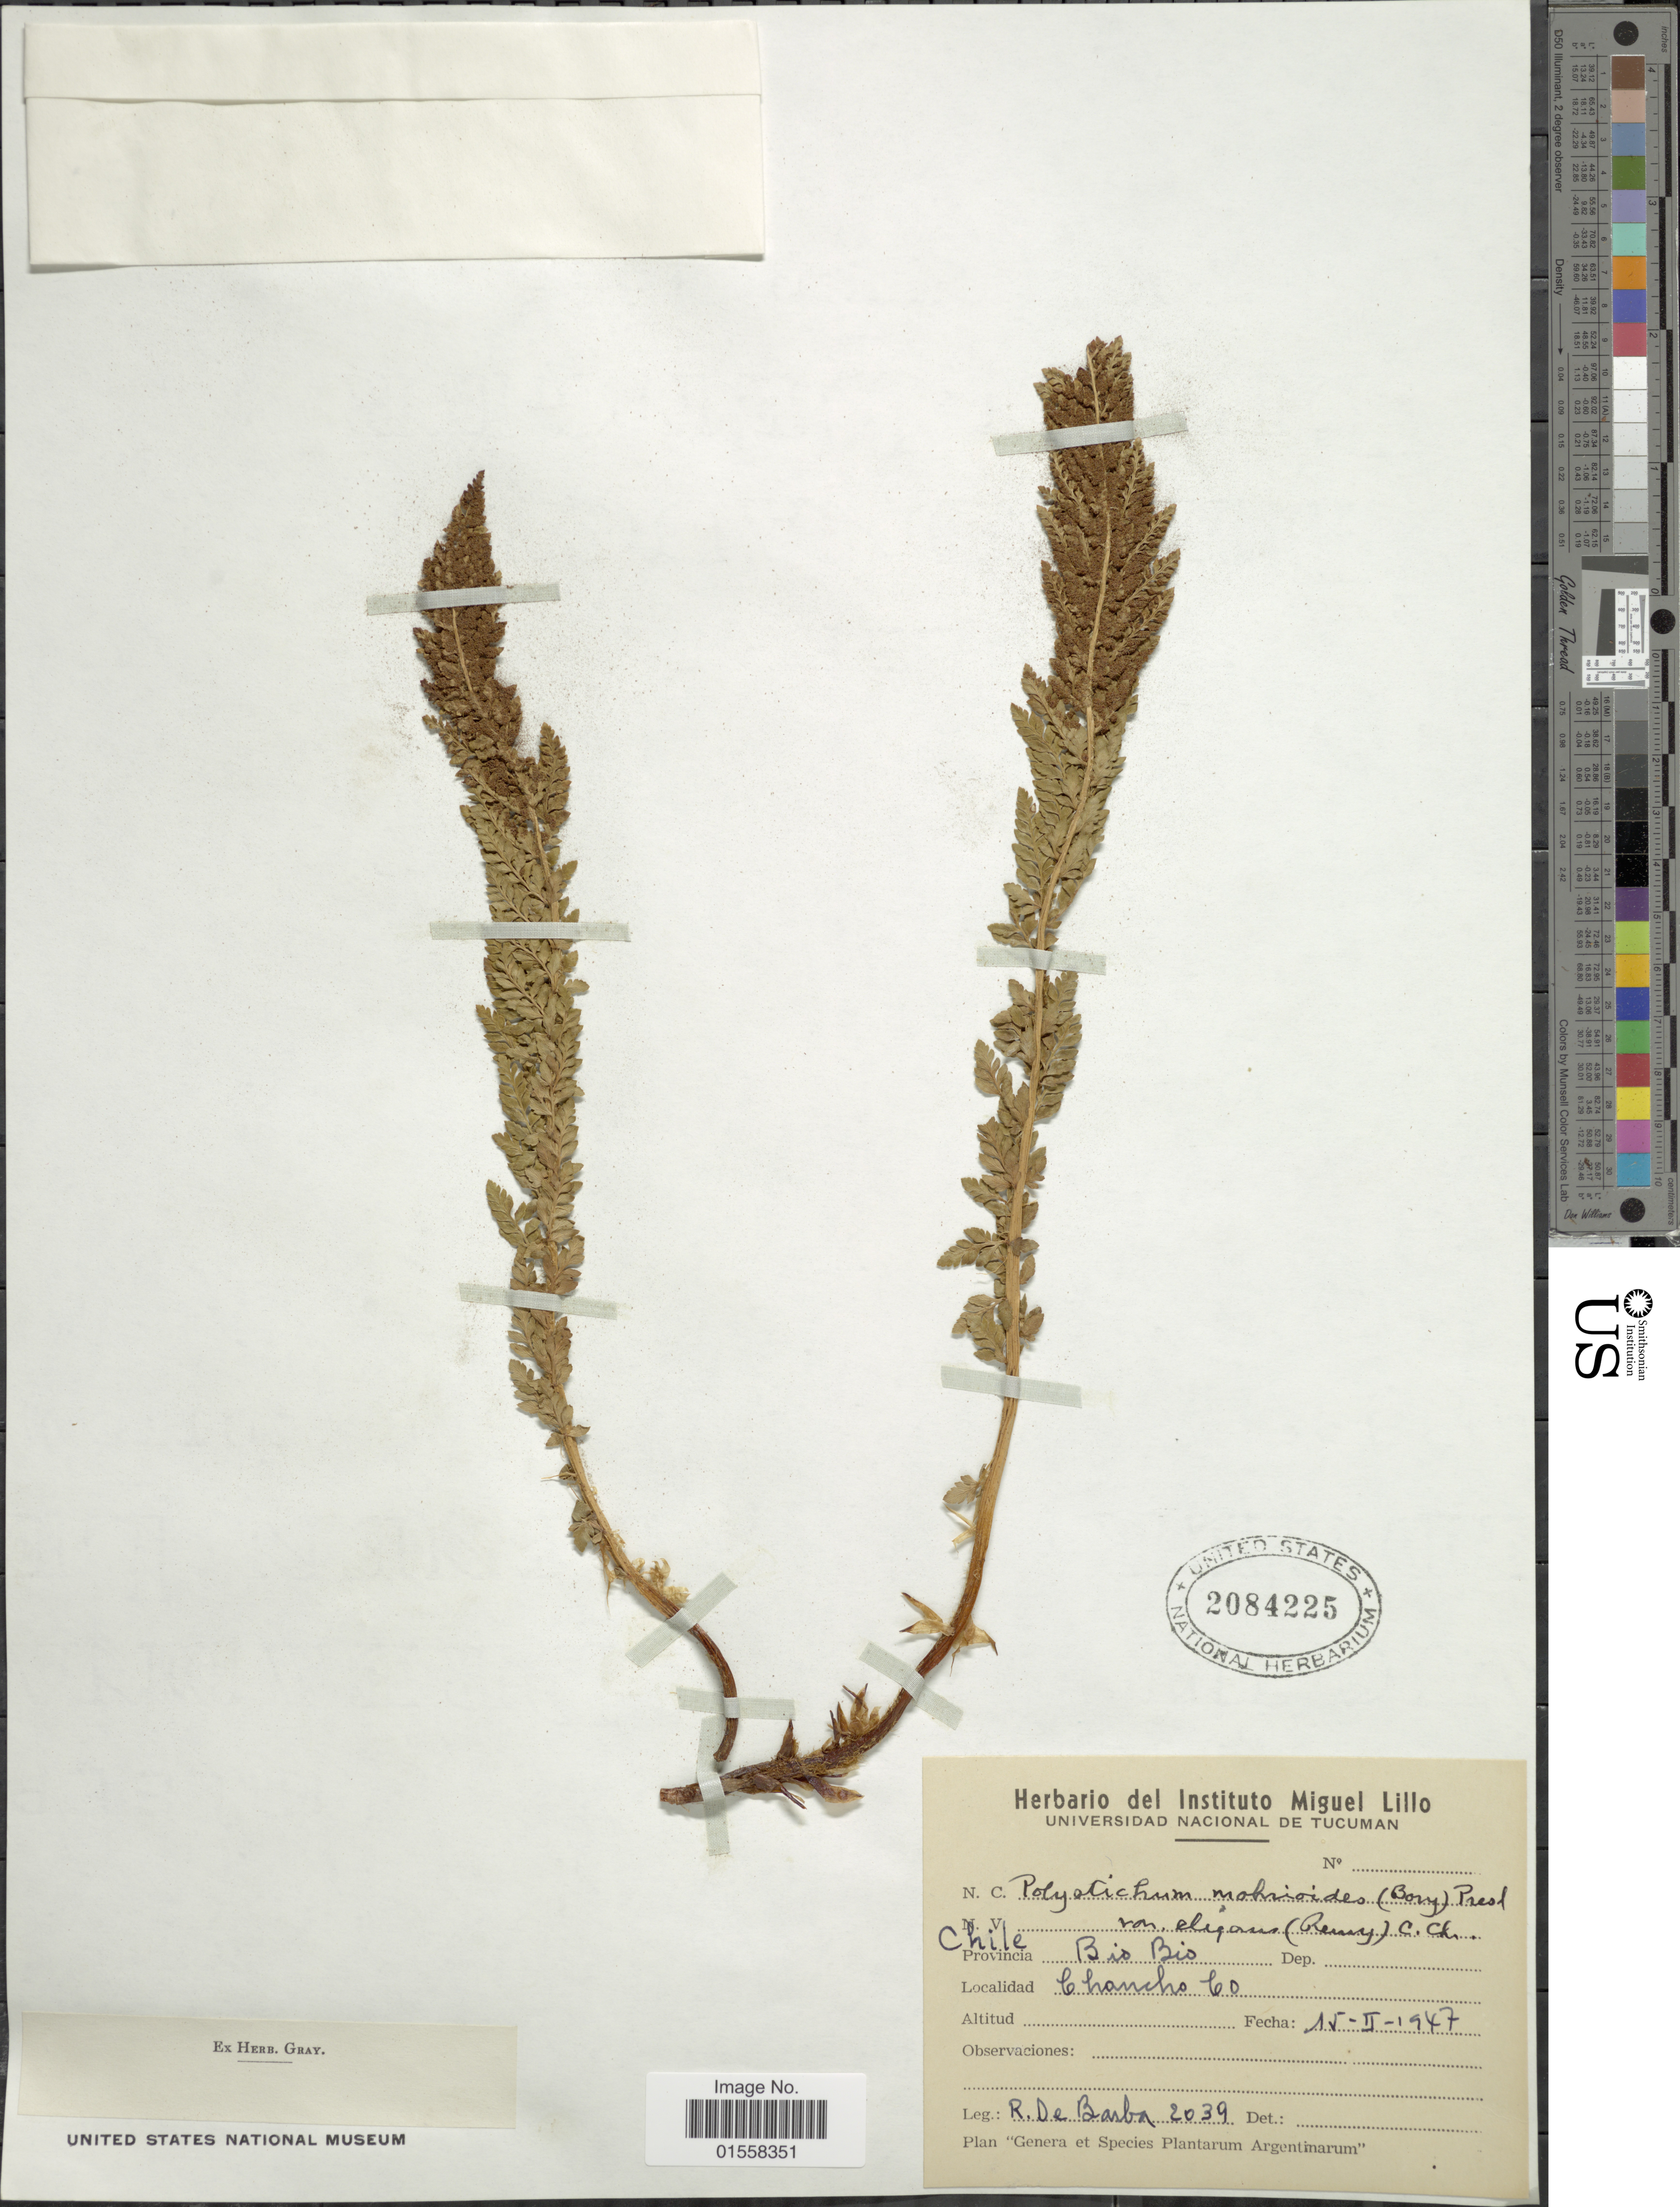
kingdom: Plantae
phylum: Tracheophyta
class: Polypodiopsida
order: Polypodiales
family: Dryopteridaceae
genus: Polystichum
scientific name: Polystichum mohrioides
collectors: R. De Barba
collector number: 2039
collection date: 1947-02-15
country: Chile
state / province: Bio-Bío (VIII)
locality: Chile, Provincia Bio Bio, Chancho Co.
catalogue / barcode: US 2084225